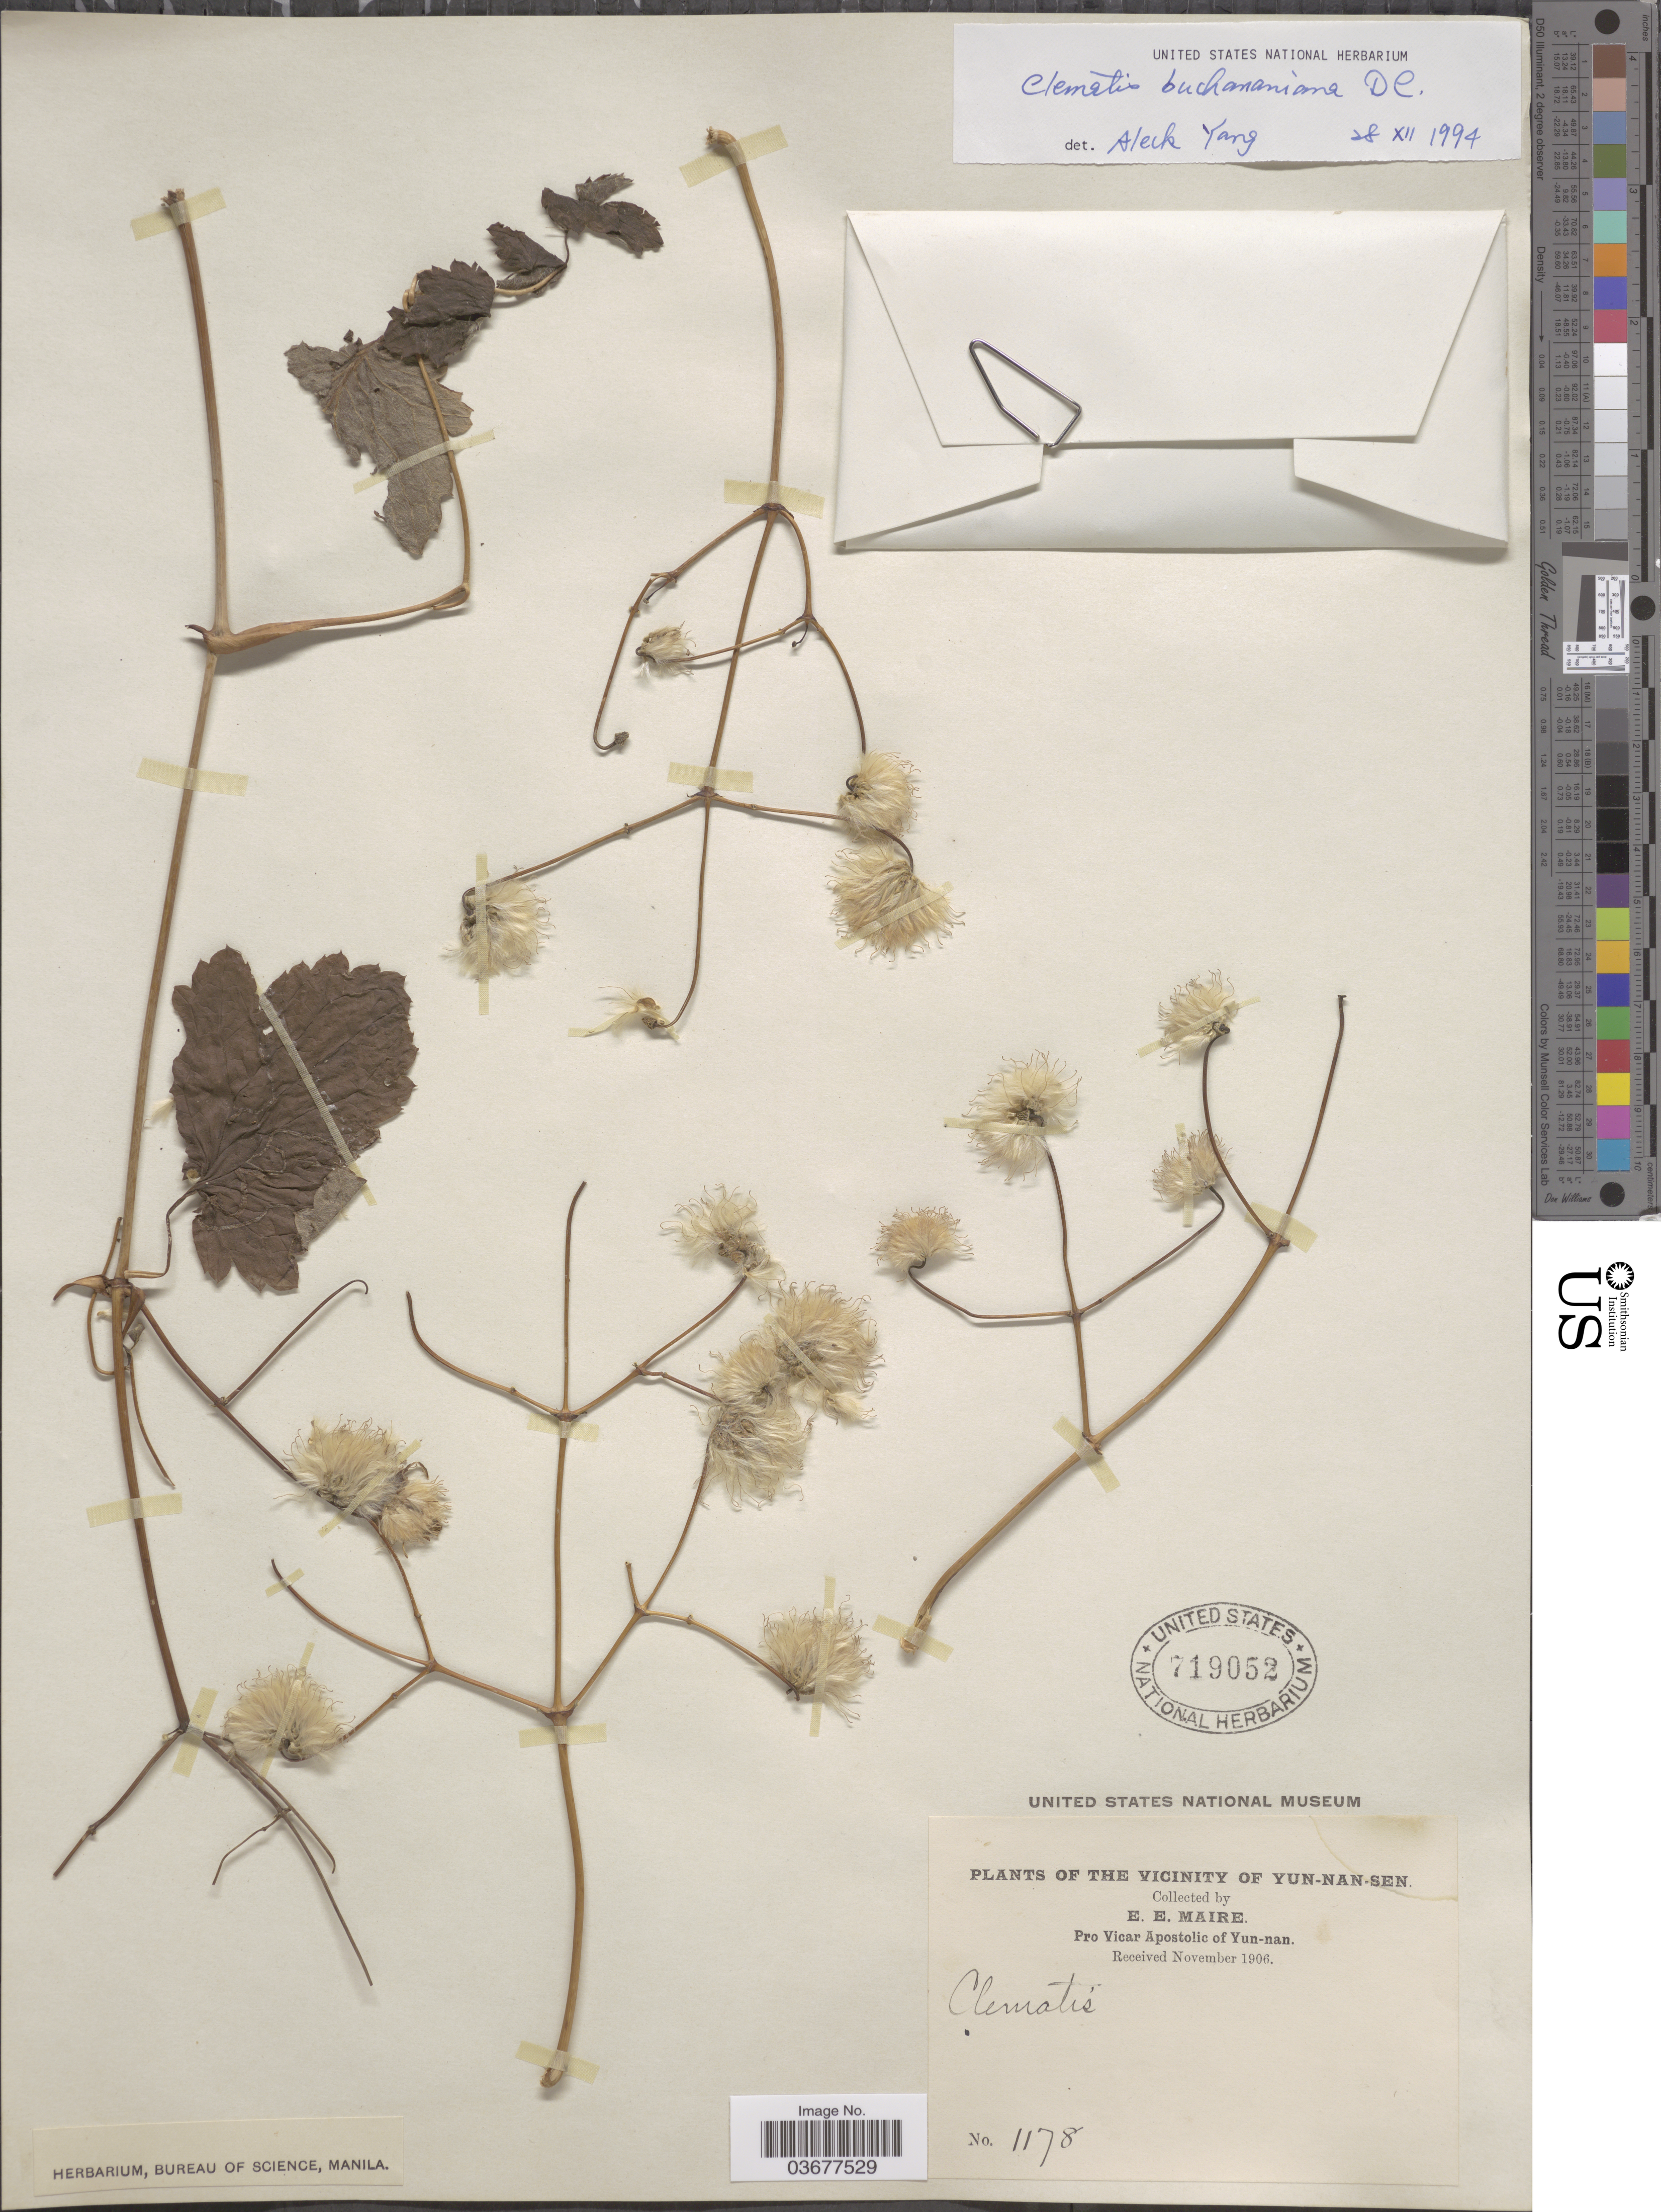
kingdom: Plantae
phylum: Tracheophyta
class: Magnoliopsida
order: Ranunculales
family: Ranunculaceae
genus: Clematis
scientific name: Clematis buchananiana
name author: DC.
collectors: E. E. Maire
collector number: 1178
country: China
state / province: Yunnan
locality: The vicinity of Yun-Nan-Sen.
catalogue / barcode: US 719052